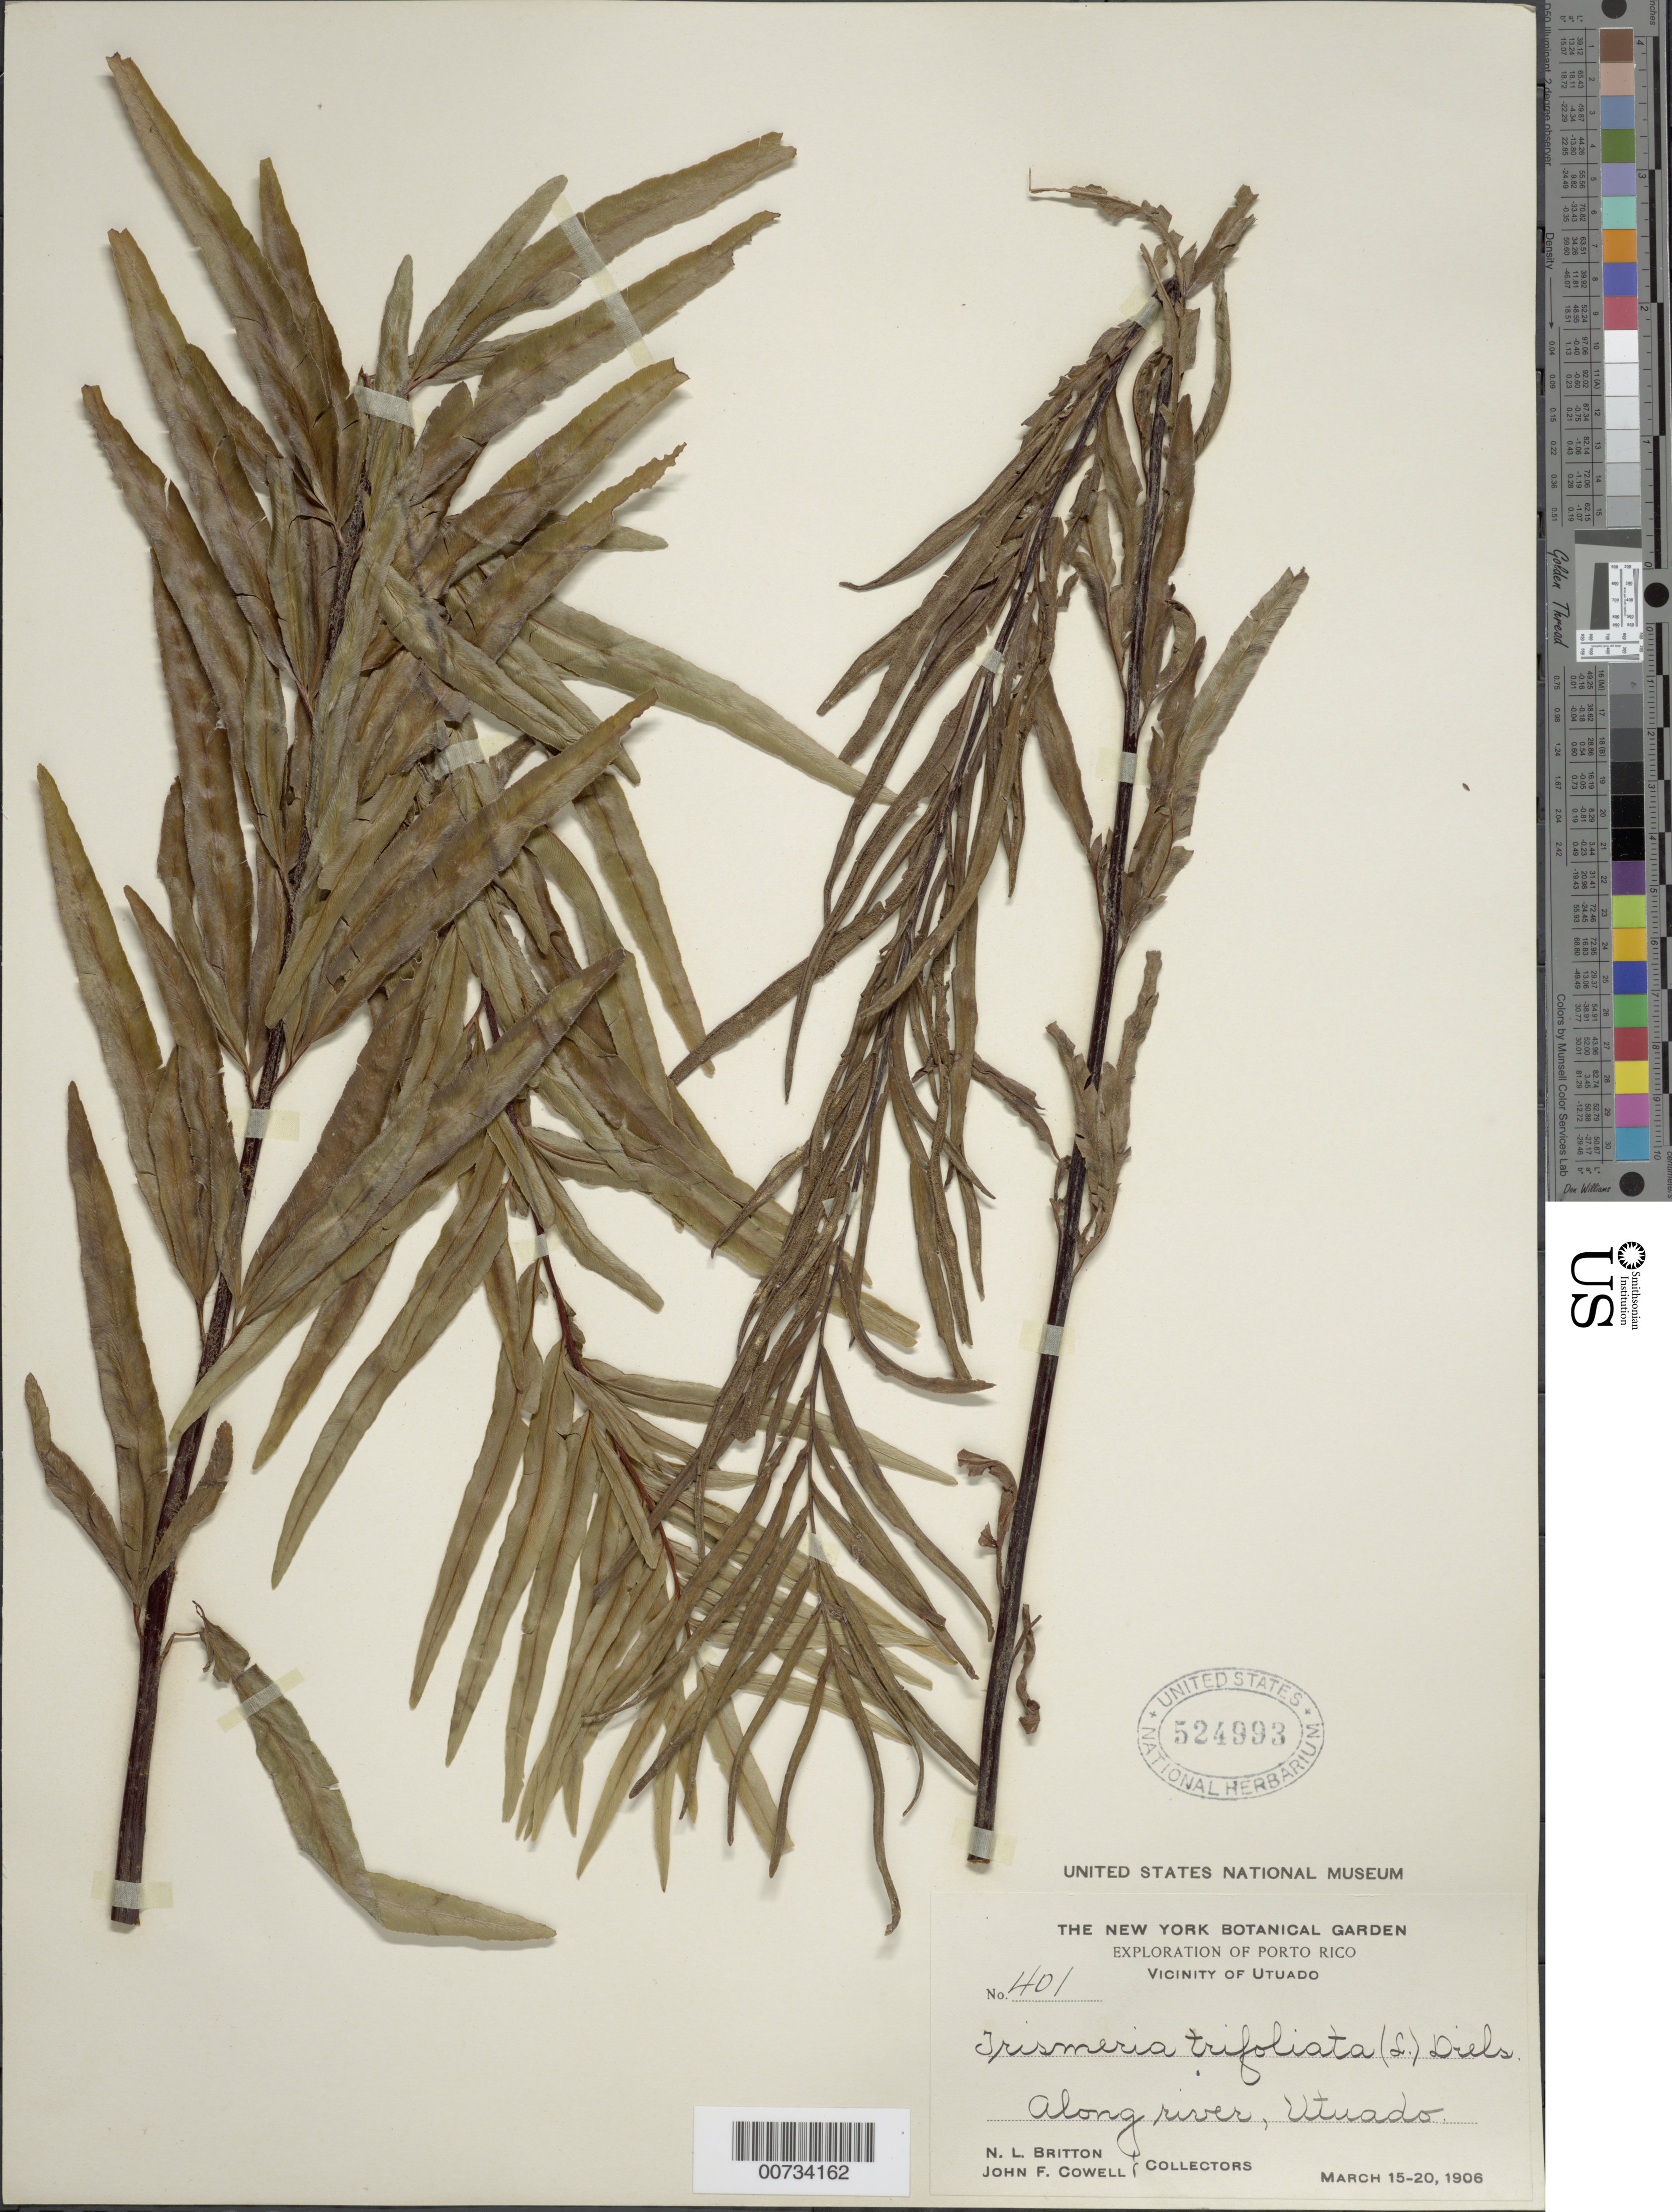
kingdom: Plantae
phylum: Tracheophyta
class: Polypodiopsida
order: Polypodiales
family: Pteridaceae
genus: Pityrogramma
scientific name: Pityrogramma trifoliata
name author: (L.) R.M. Tryon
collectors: N. Britton & J. F. Cowell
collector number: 401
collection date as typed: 15 Mar 1906 to 20 Mar 1906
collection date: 1906-03-15/1906-03-20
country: Puerto Rico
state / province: Utuado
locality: Utuado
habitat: Along river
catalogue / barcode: US 524993